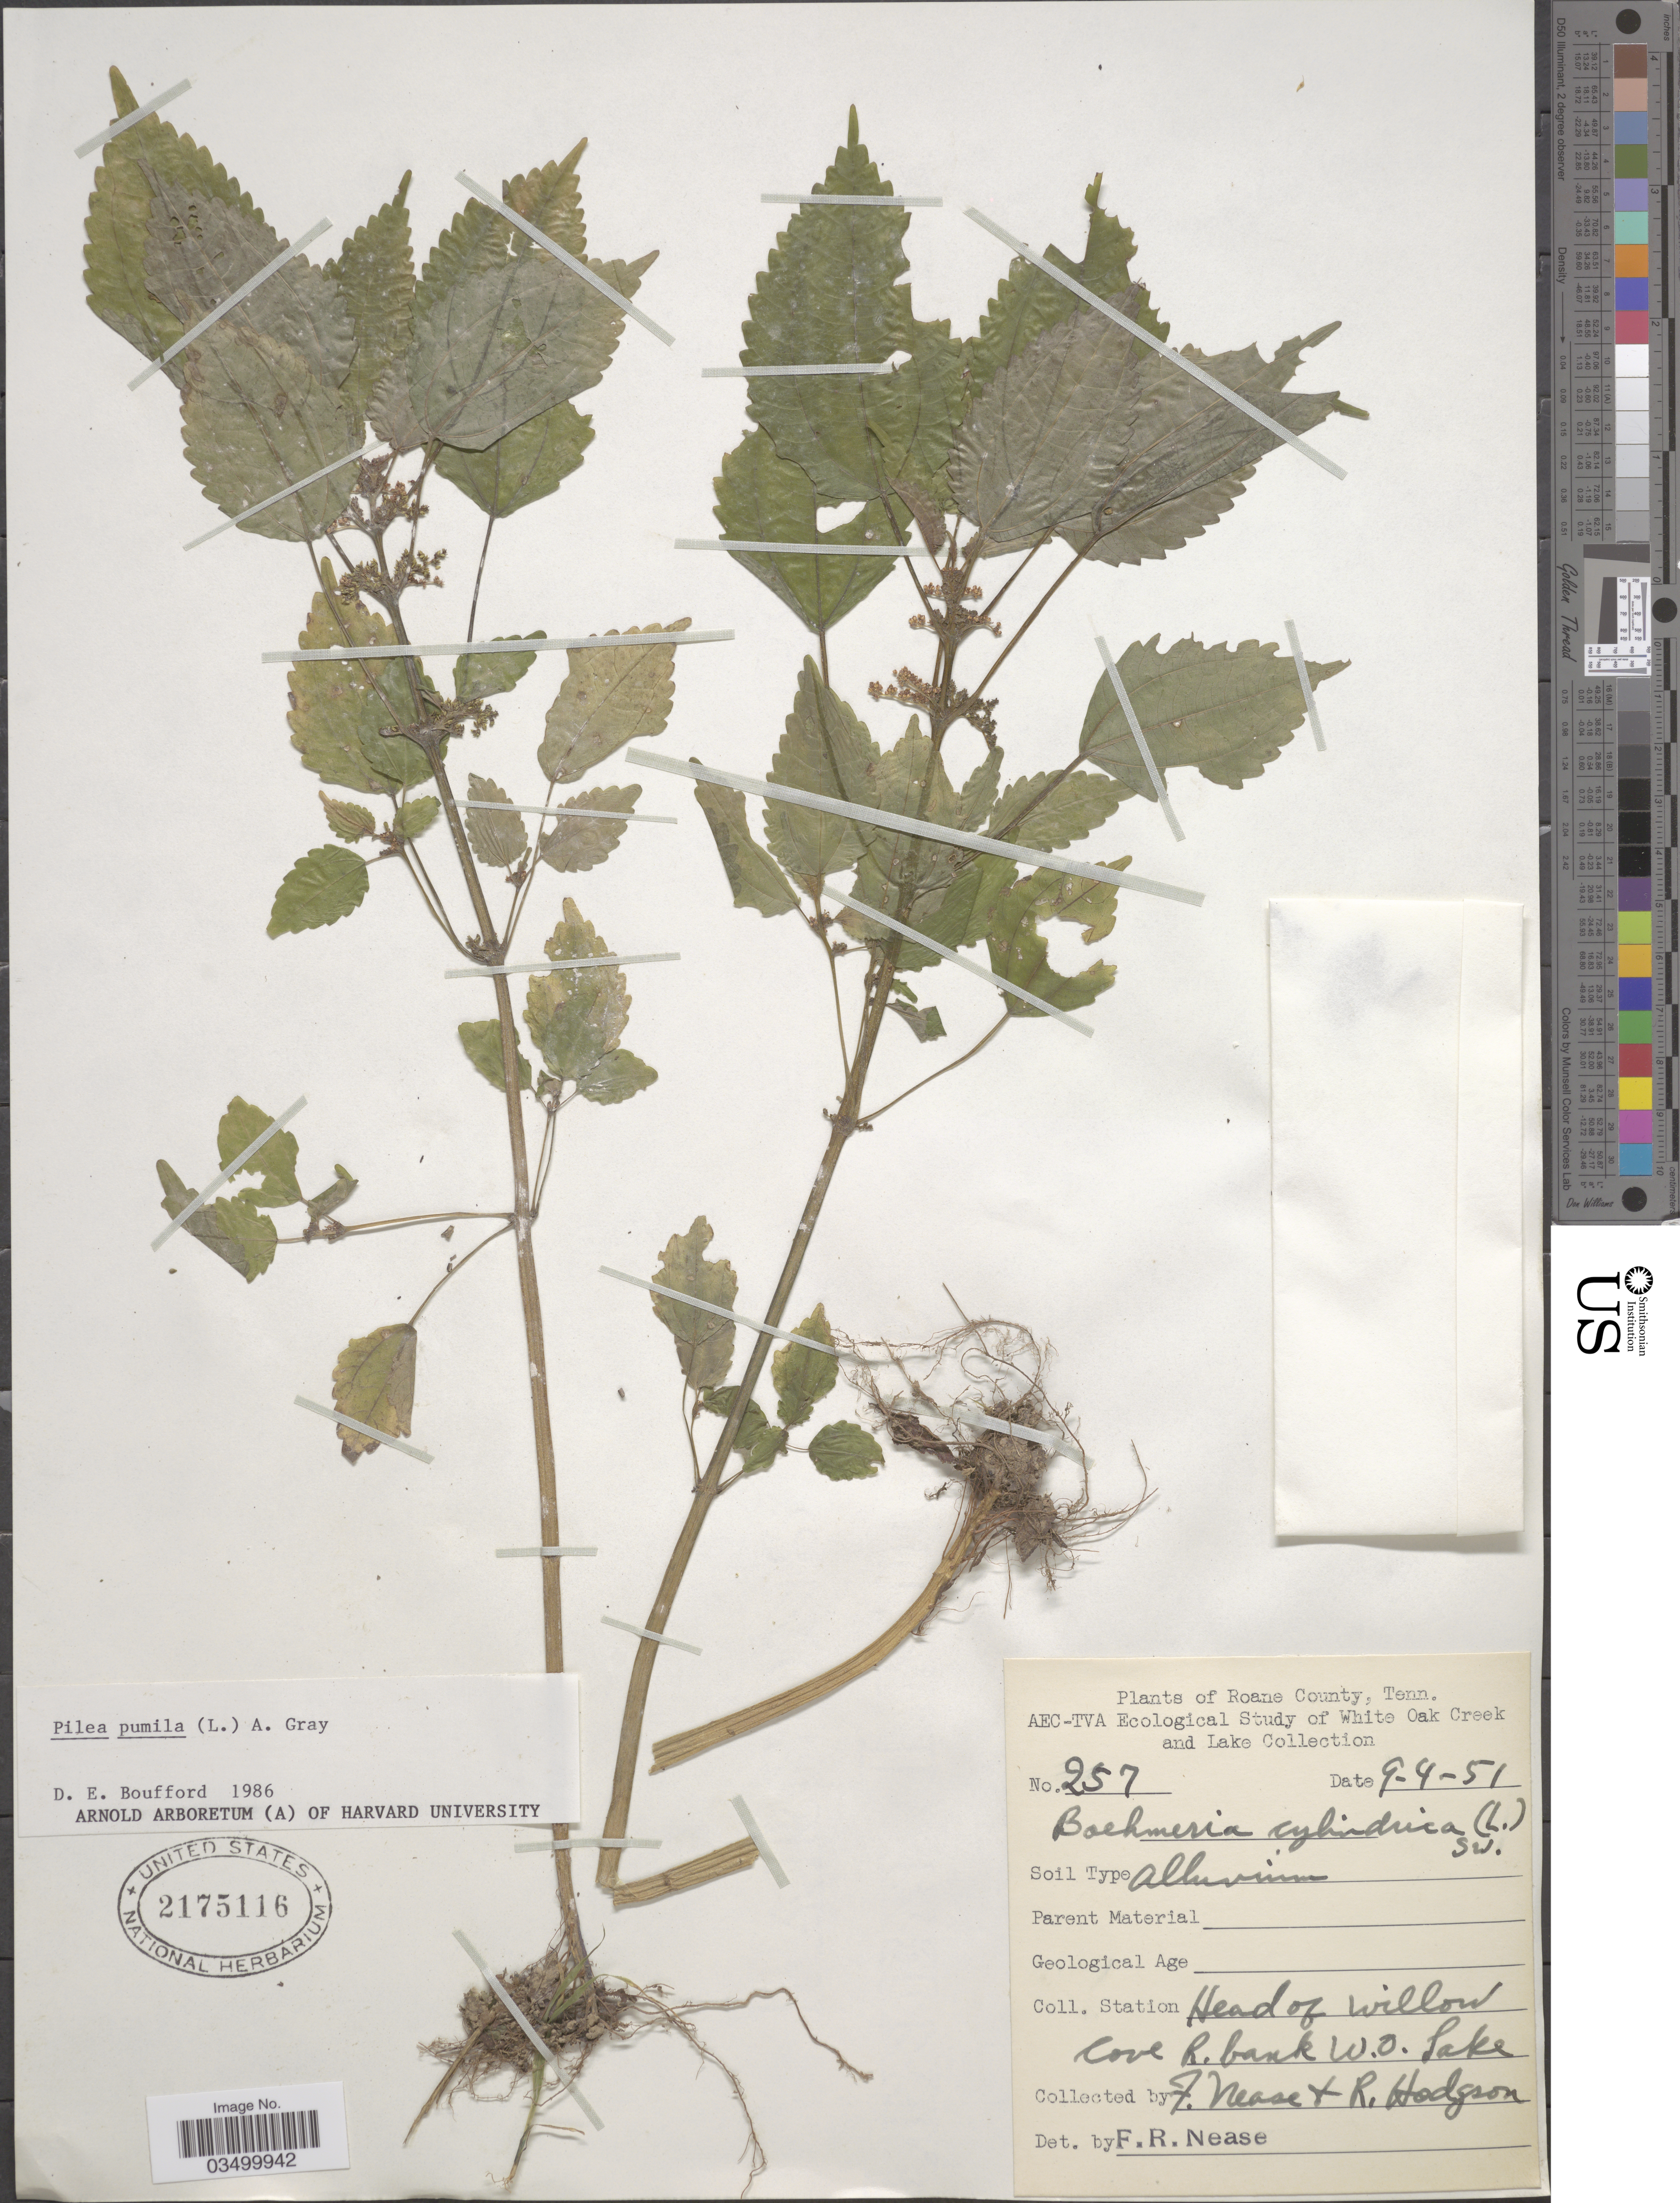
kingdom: Plantae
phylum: Tracheophyta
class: Magnoliopsida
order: Rosales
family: Urticaceae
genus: Pilea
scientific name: Pilea pumila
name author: (L.) A. Gray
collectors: F. Nease & R. Hodgson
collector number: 257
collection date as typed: Transcribed d/m/y: 4/9/51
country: United States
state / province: Tennessee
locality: Roane County. Coll. Station Head of Willow Cove R. bank W.O. Lake.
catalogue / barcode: US 2175116